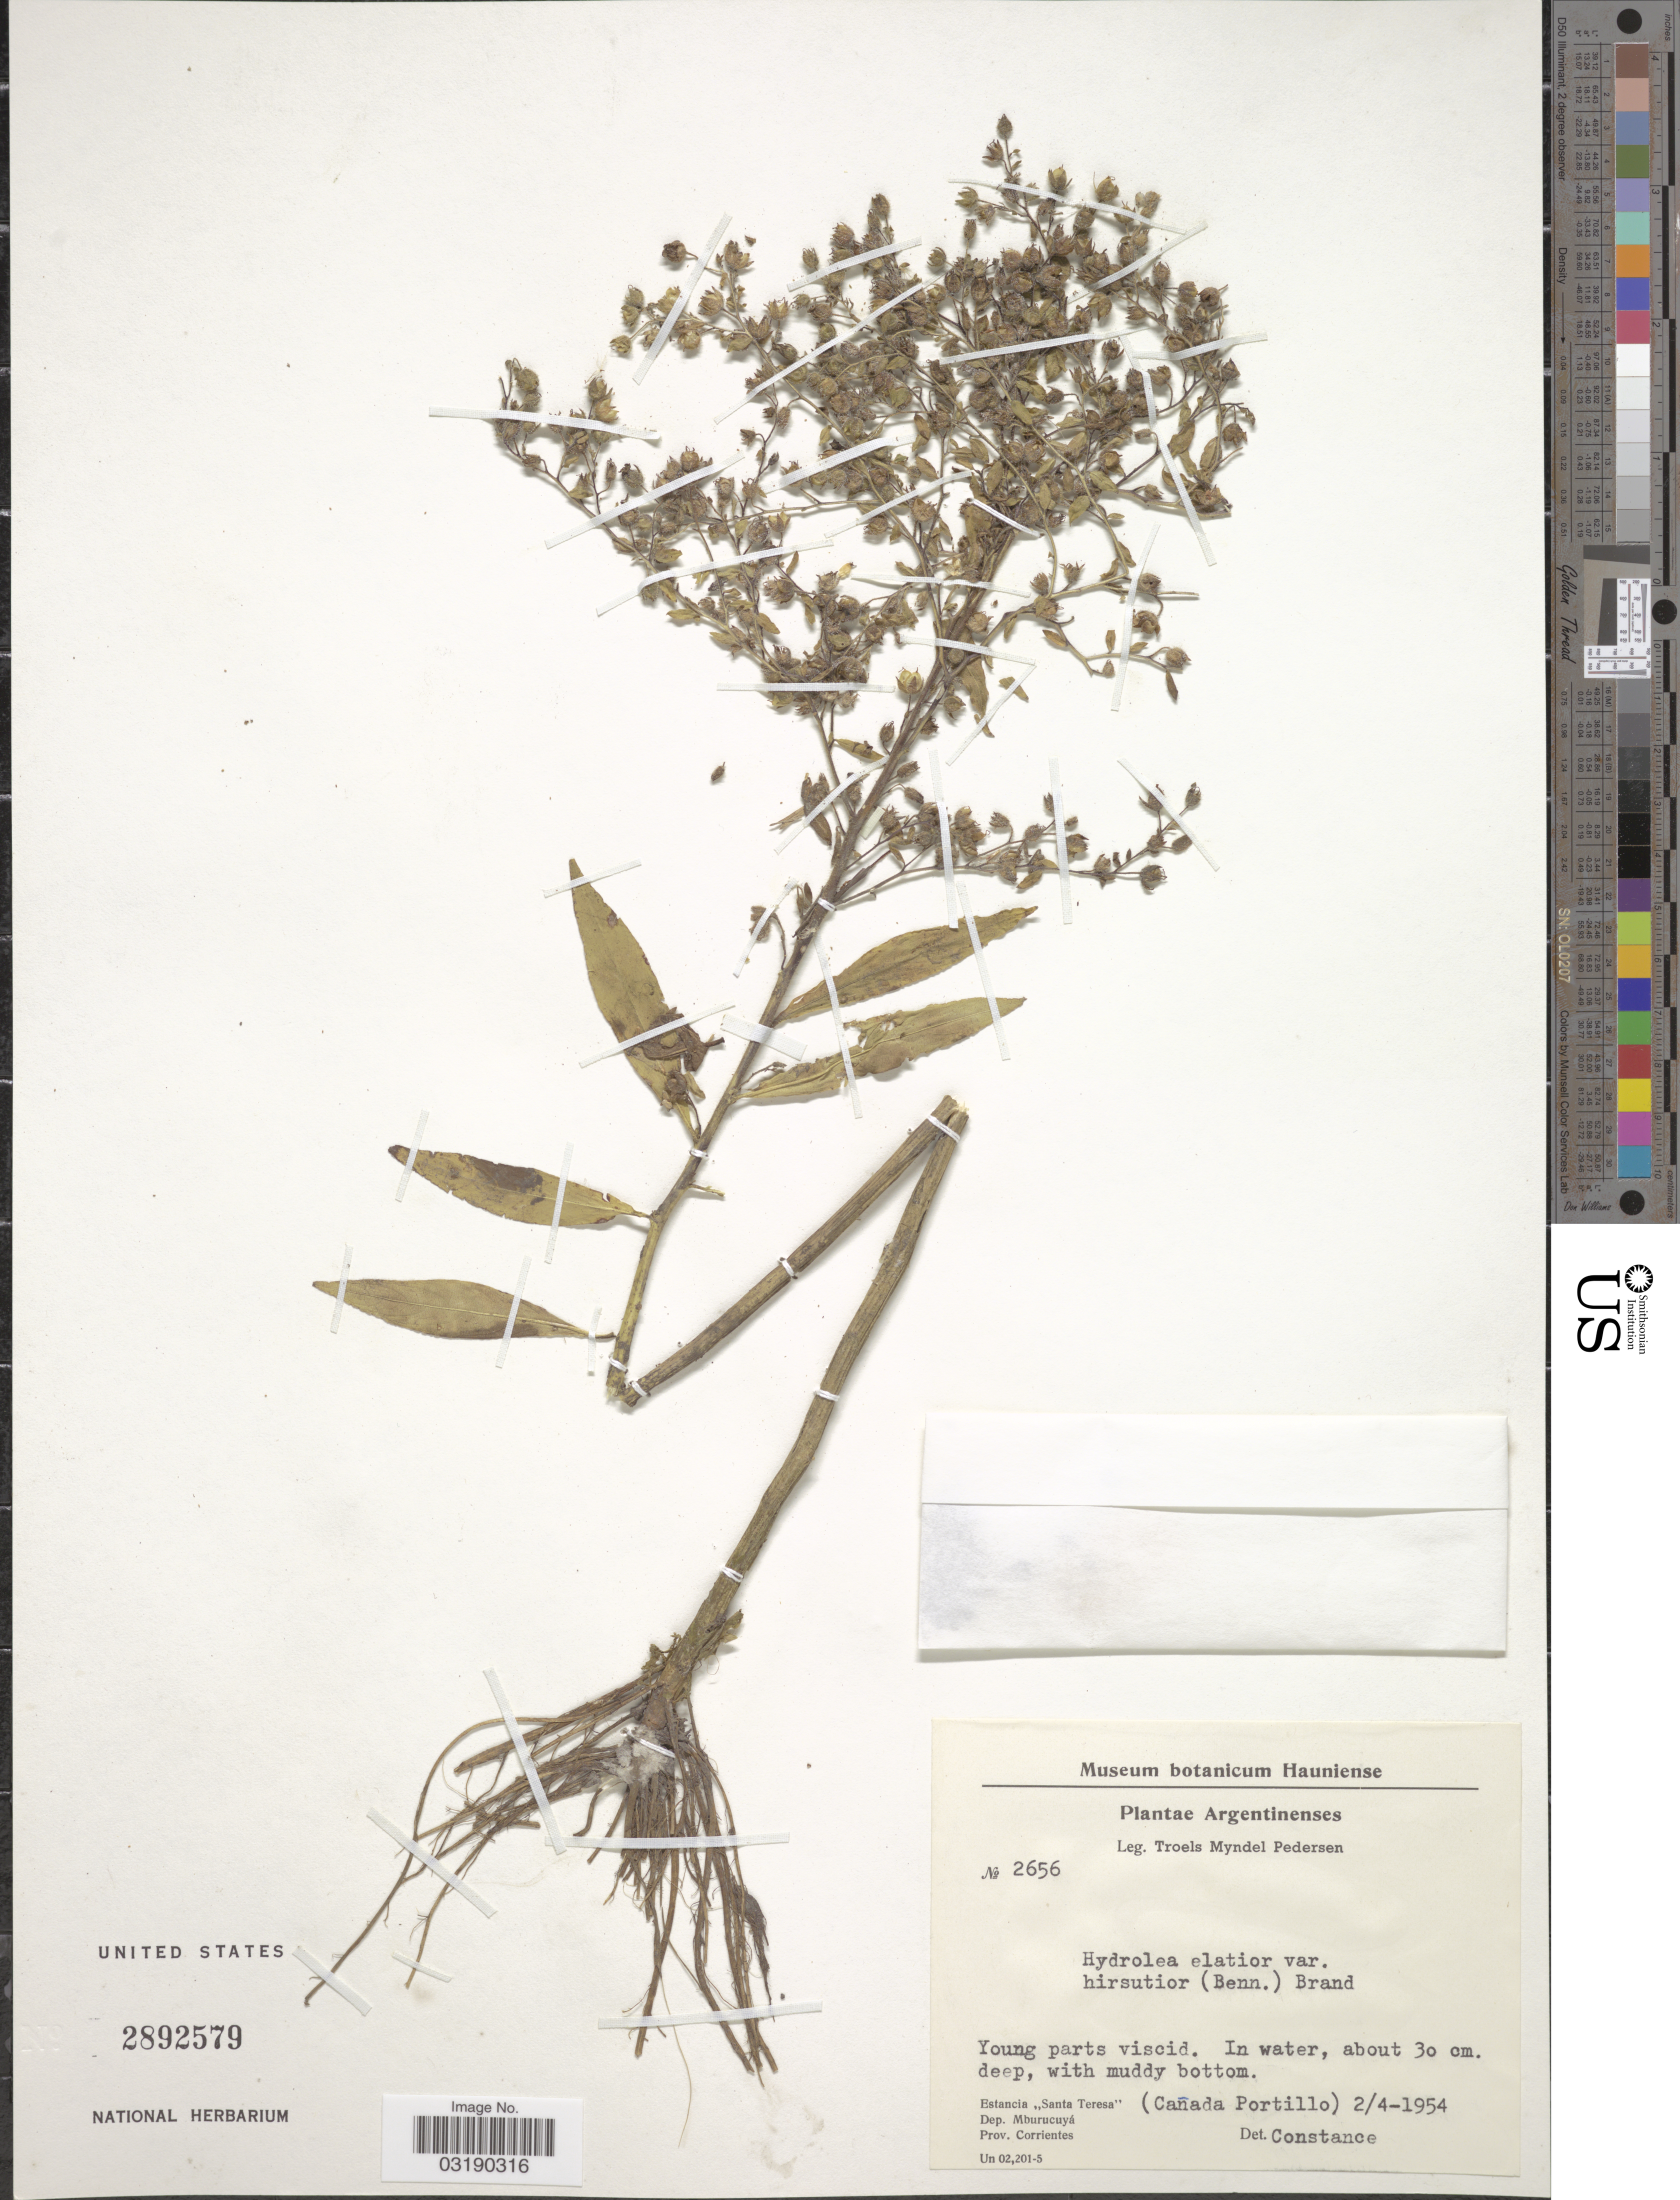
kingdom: Plantae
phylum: Tracheophyta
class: Magnoliopsida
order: Solanales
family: Hydroleaceae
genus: Hydrolea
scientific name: Hydrolea elatior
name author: Schott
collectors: T. Pederson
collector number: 2656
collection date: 1954-04-02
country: Argentina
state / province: Corrientes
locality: Estancia "Santa Teresa" (Cañada Portillo). Dep. Mburucuyá. Prov. Corrientes.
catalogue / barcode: US 2892579